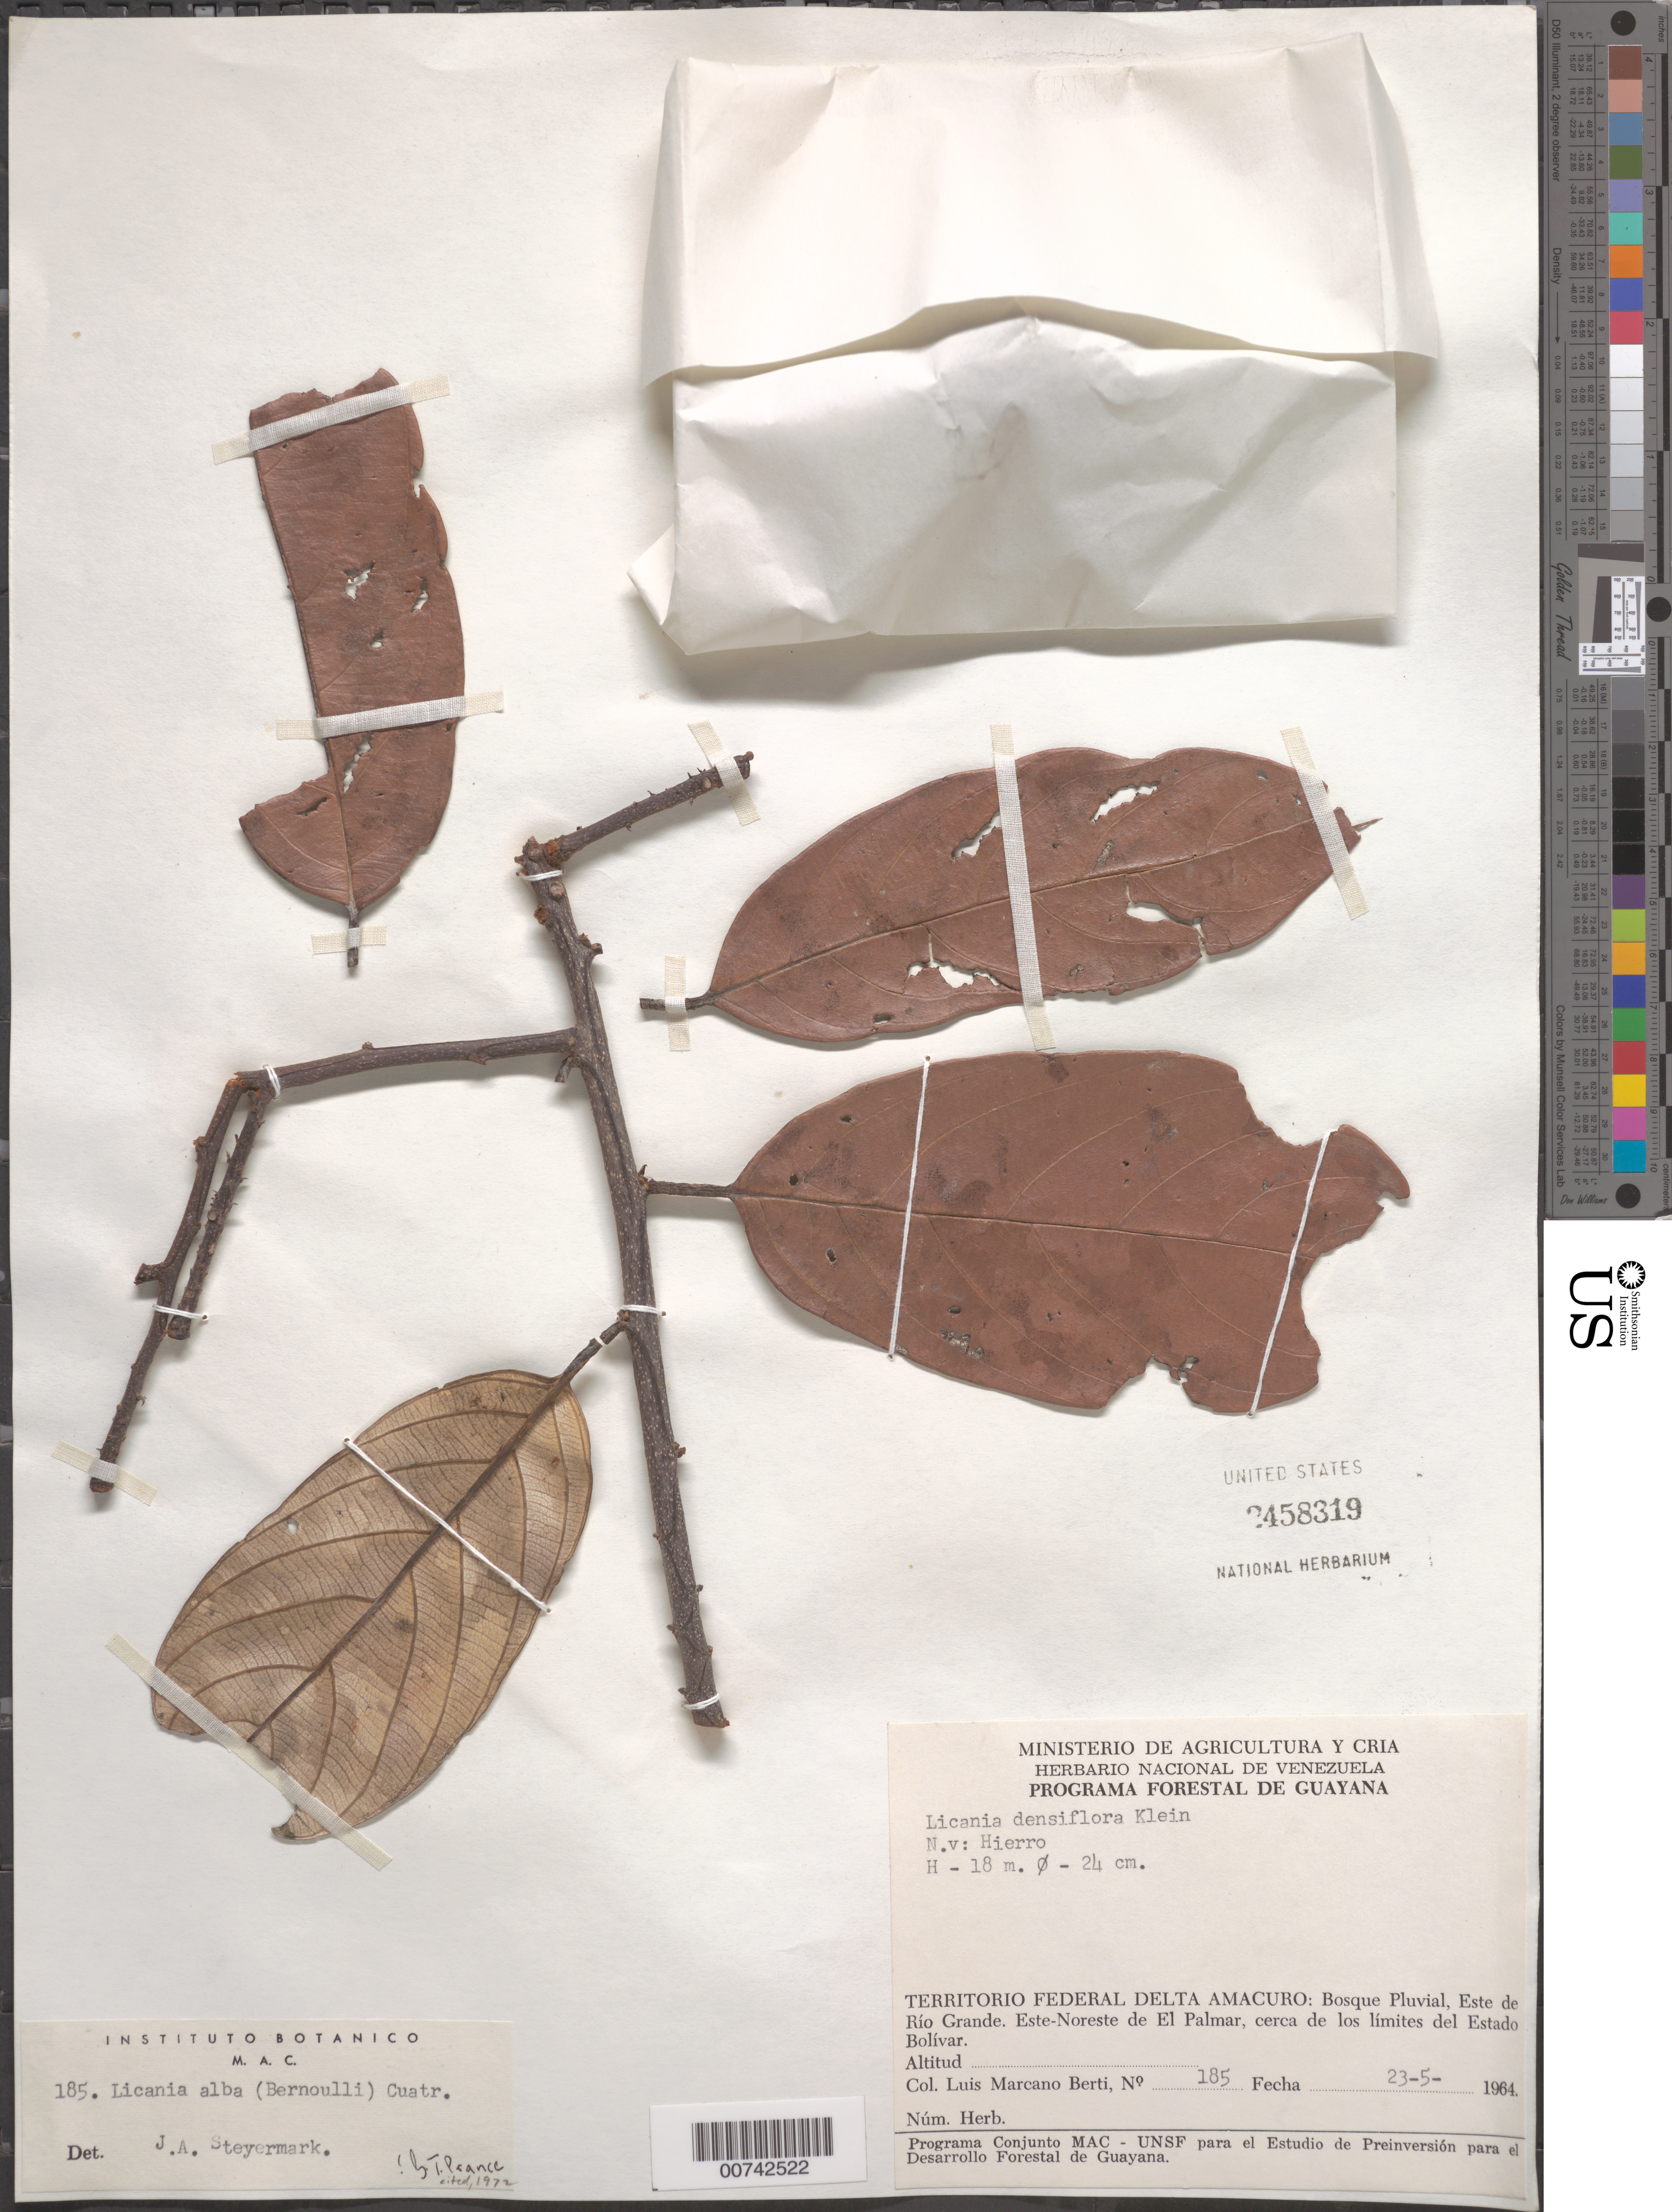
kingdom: Plantae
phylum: Tracheophyta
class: Magnoliopsida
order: Malpighiales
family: Chrysobalanaceae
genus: Licania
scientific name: Licania alba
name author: (Bernoulli) Cuatrec.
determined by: Prance, G. T.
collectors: L. Marcano-Berti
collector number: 185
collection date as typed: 23-May-64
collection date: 1964-05-23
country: Venezuela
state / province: Delta Amacuro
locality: Este de Río Grande, ENE de El Palmar, cerca de los limites del Estado Bolívar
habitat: Bosque pluvial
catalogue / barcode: US 2458319